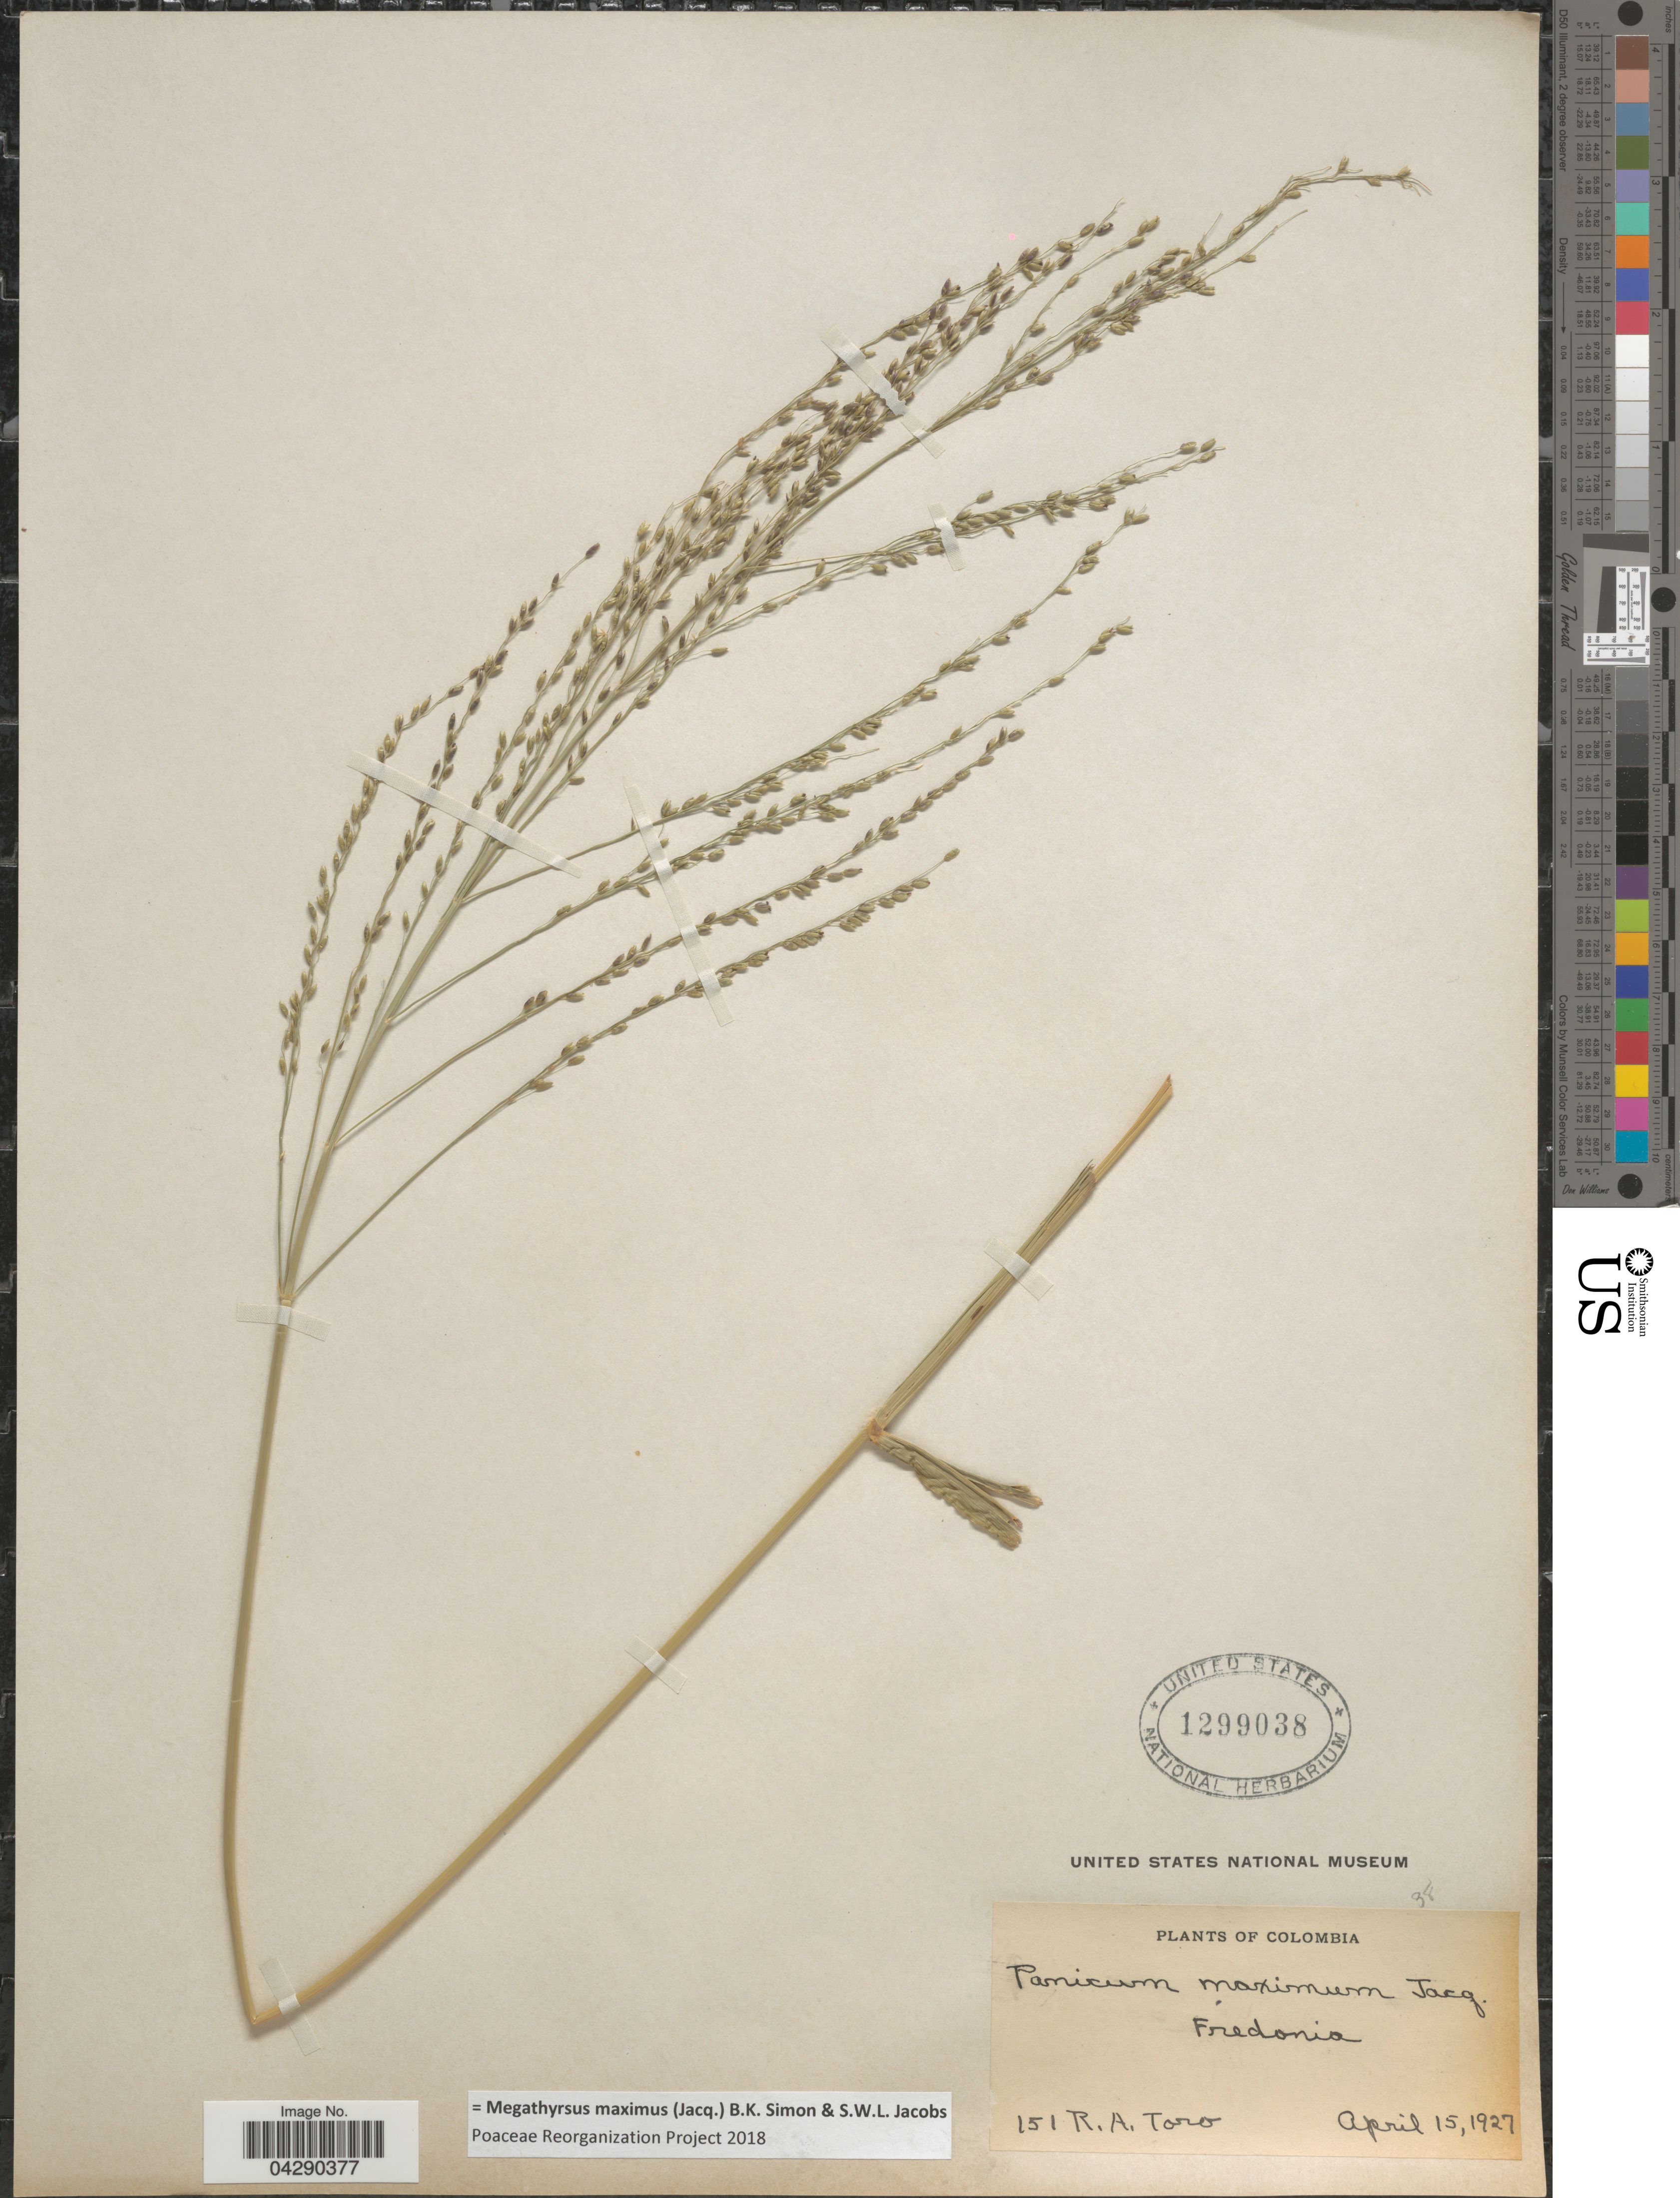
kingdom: Plantae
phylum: Tracheophyta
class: Liliopsida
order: Poales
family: Poaceae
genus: Megathyrsus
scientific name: Megathyrsus maximus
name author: (Jacq.) B.K. Simon & S.W.L. Jacobs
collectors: R. A. Toro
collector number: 151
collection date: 1927-04-15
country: Colombia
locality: Fredonia.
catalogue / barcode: US 1299038